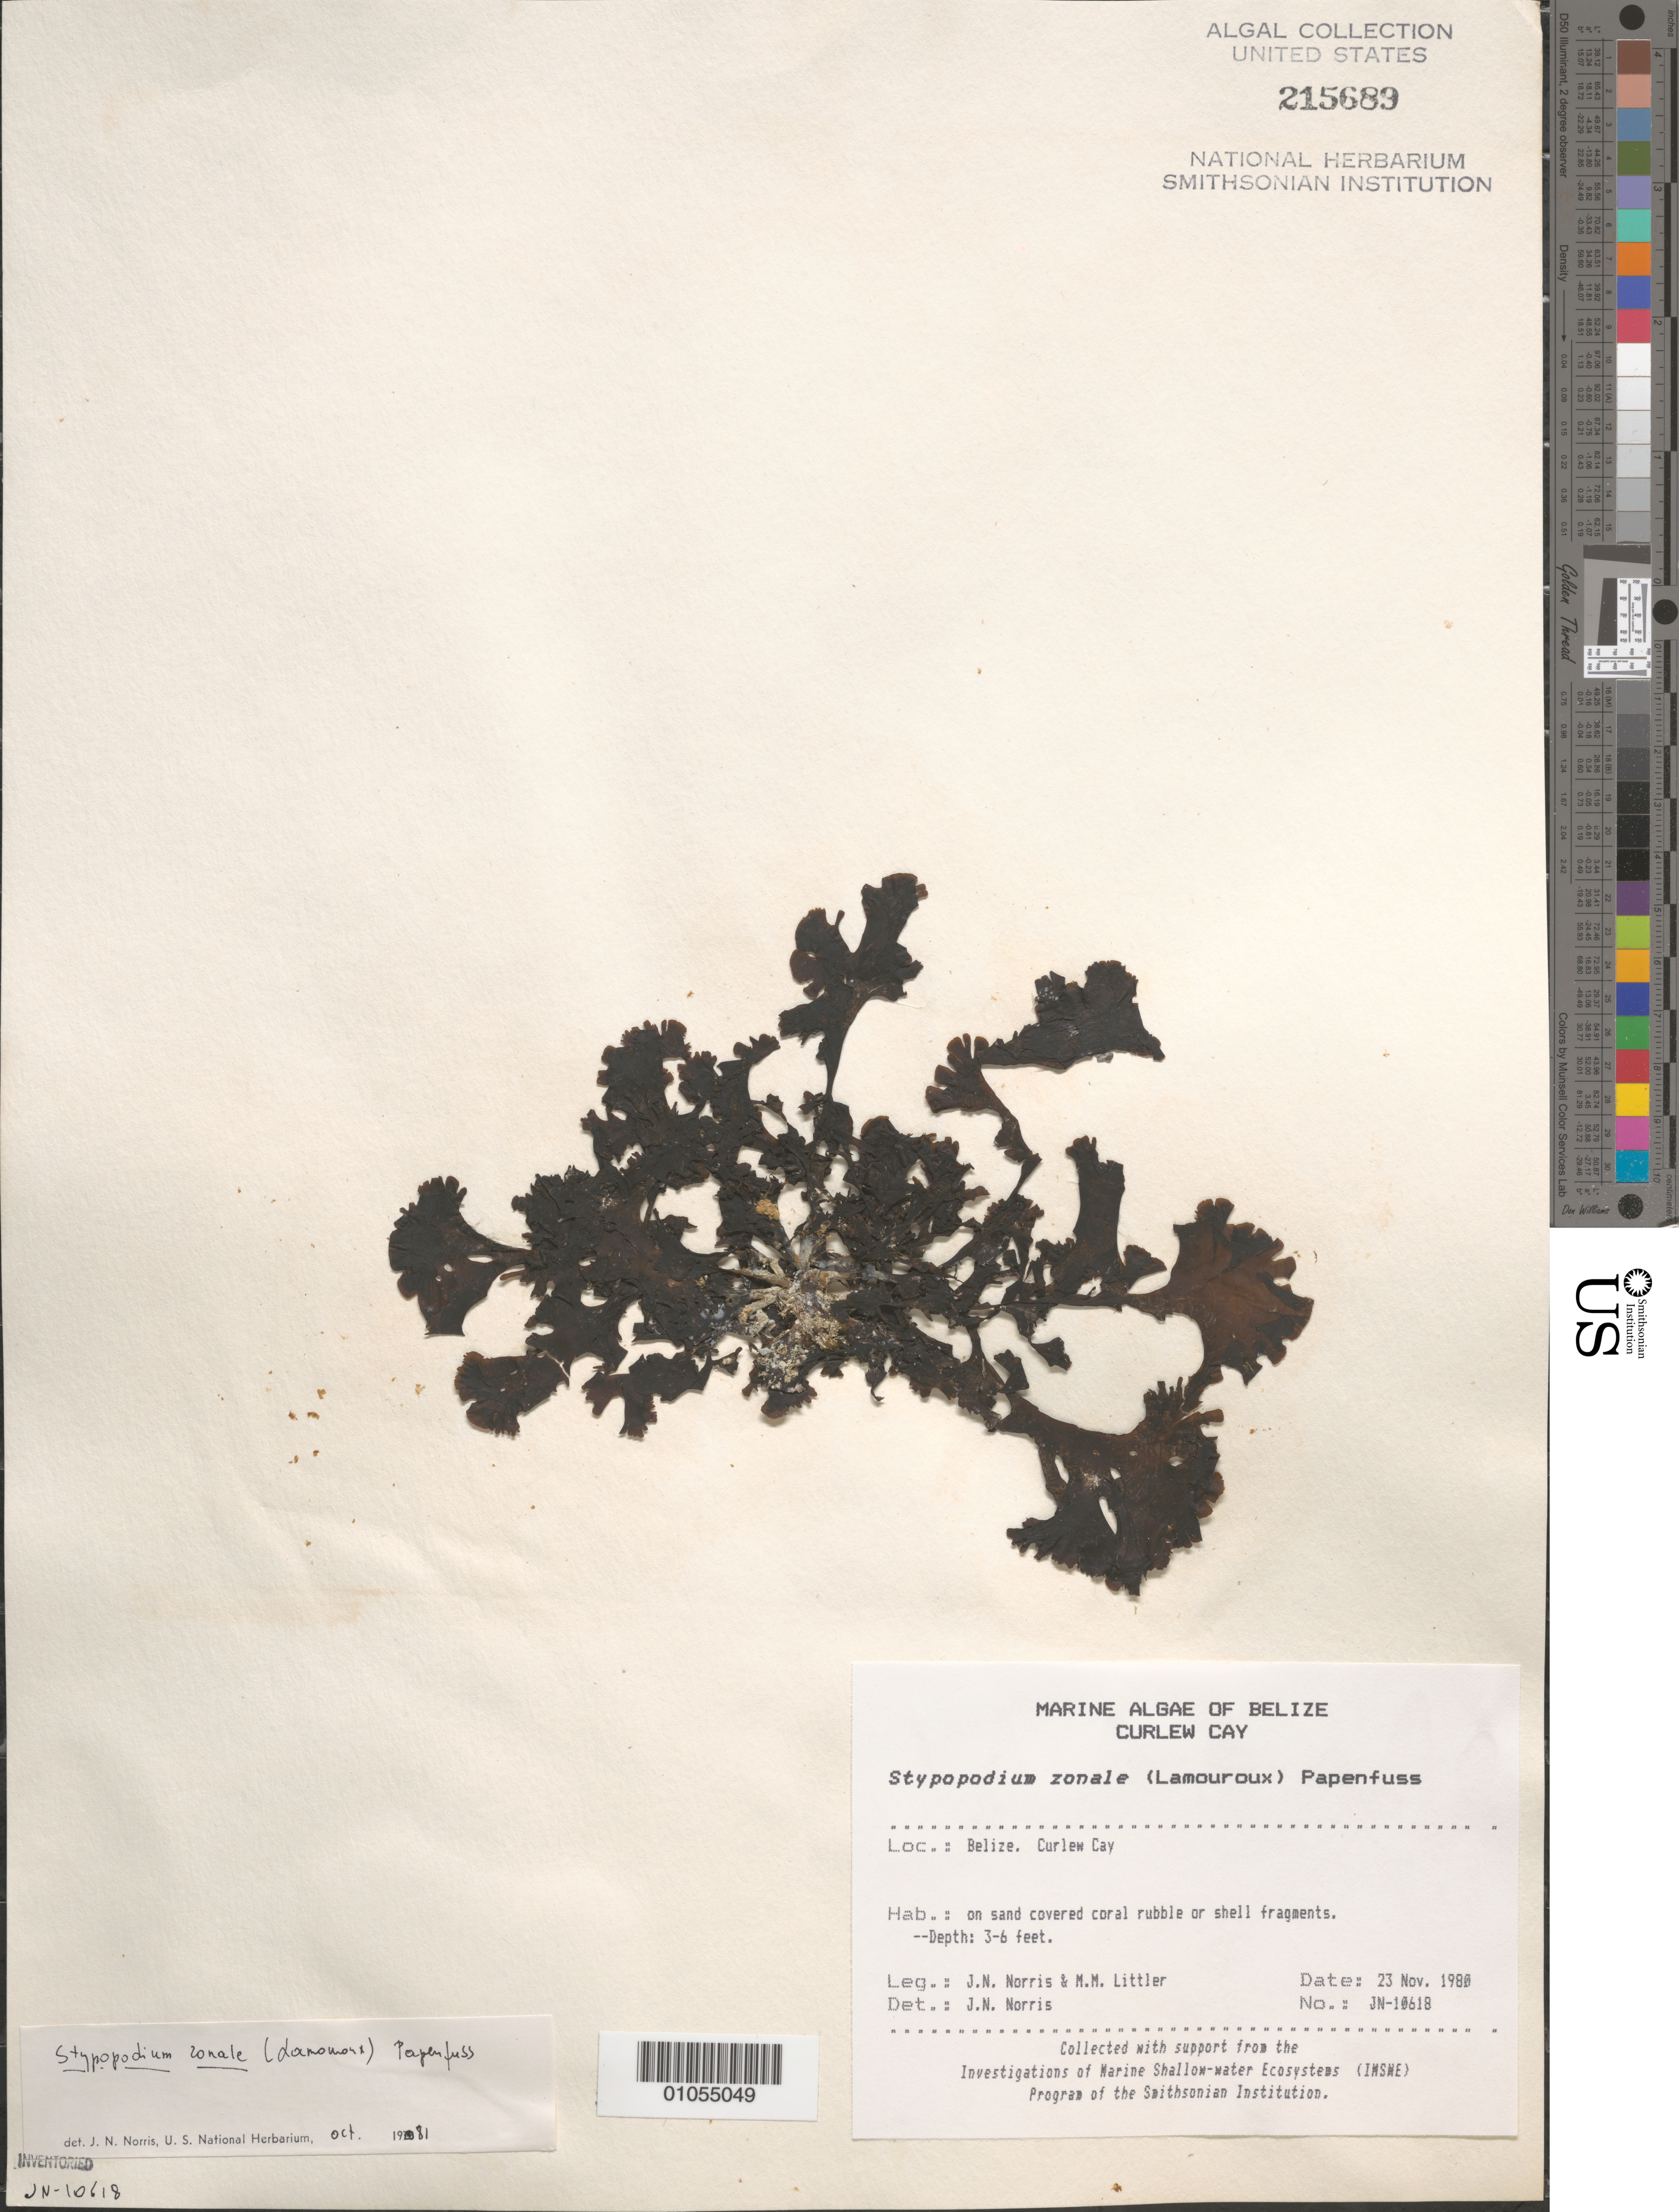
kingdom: Chromista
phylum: Ochrophyta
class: Phaeophyceae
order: Dictyotales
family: Dictyotaceae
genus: Stypopodium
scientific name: Stypopodium zonale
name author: (J.V.Lamouroux) Papenf.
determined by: Norris, James N.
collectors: J. N. Norris & M. M. Littler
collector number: JN-10618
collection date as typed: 23 Nov 1980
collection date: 1980-11-23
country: Belize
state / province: Stann Creek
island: Curlew Cay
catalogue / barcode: US 215689